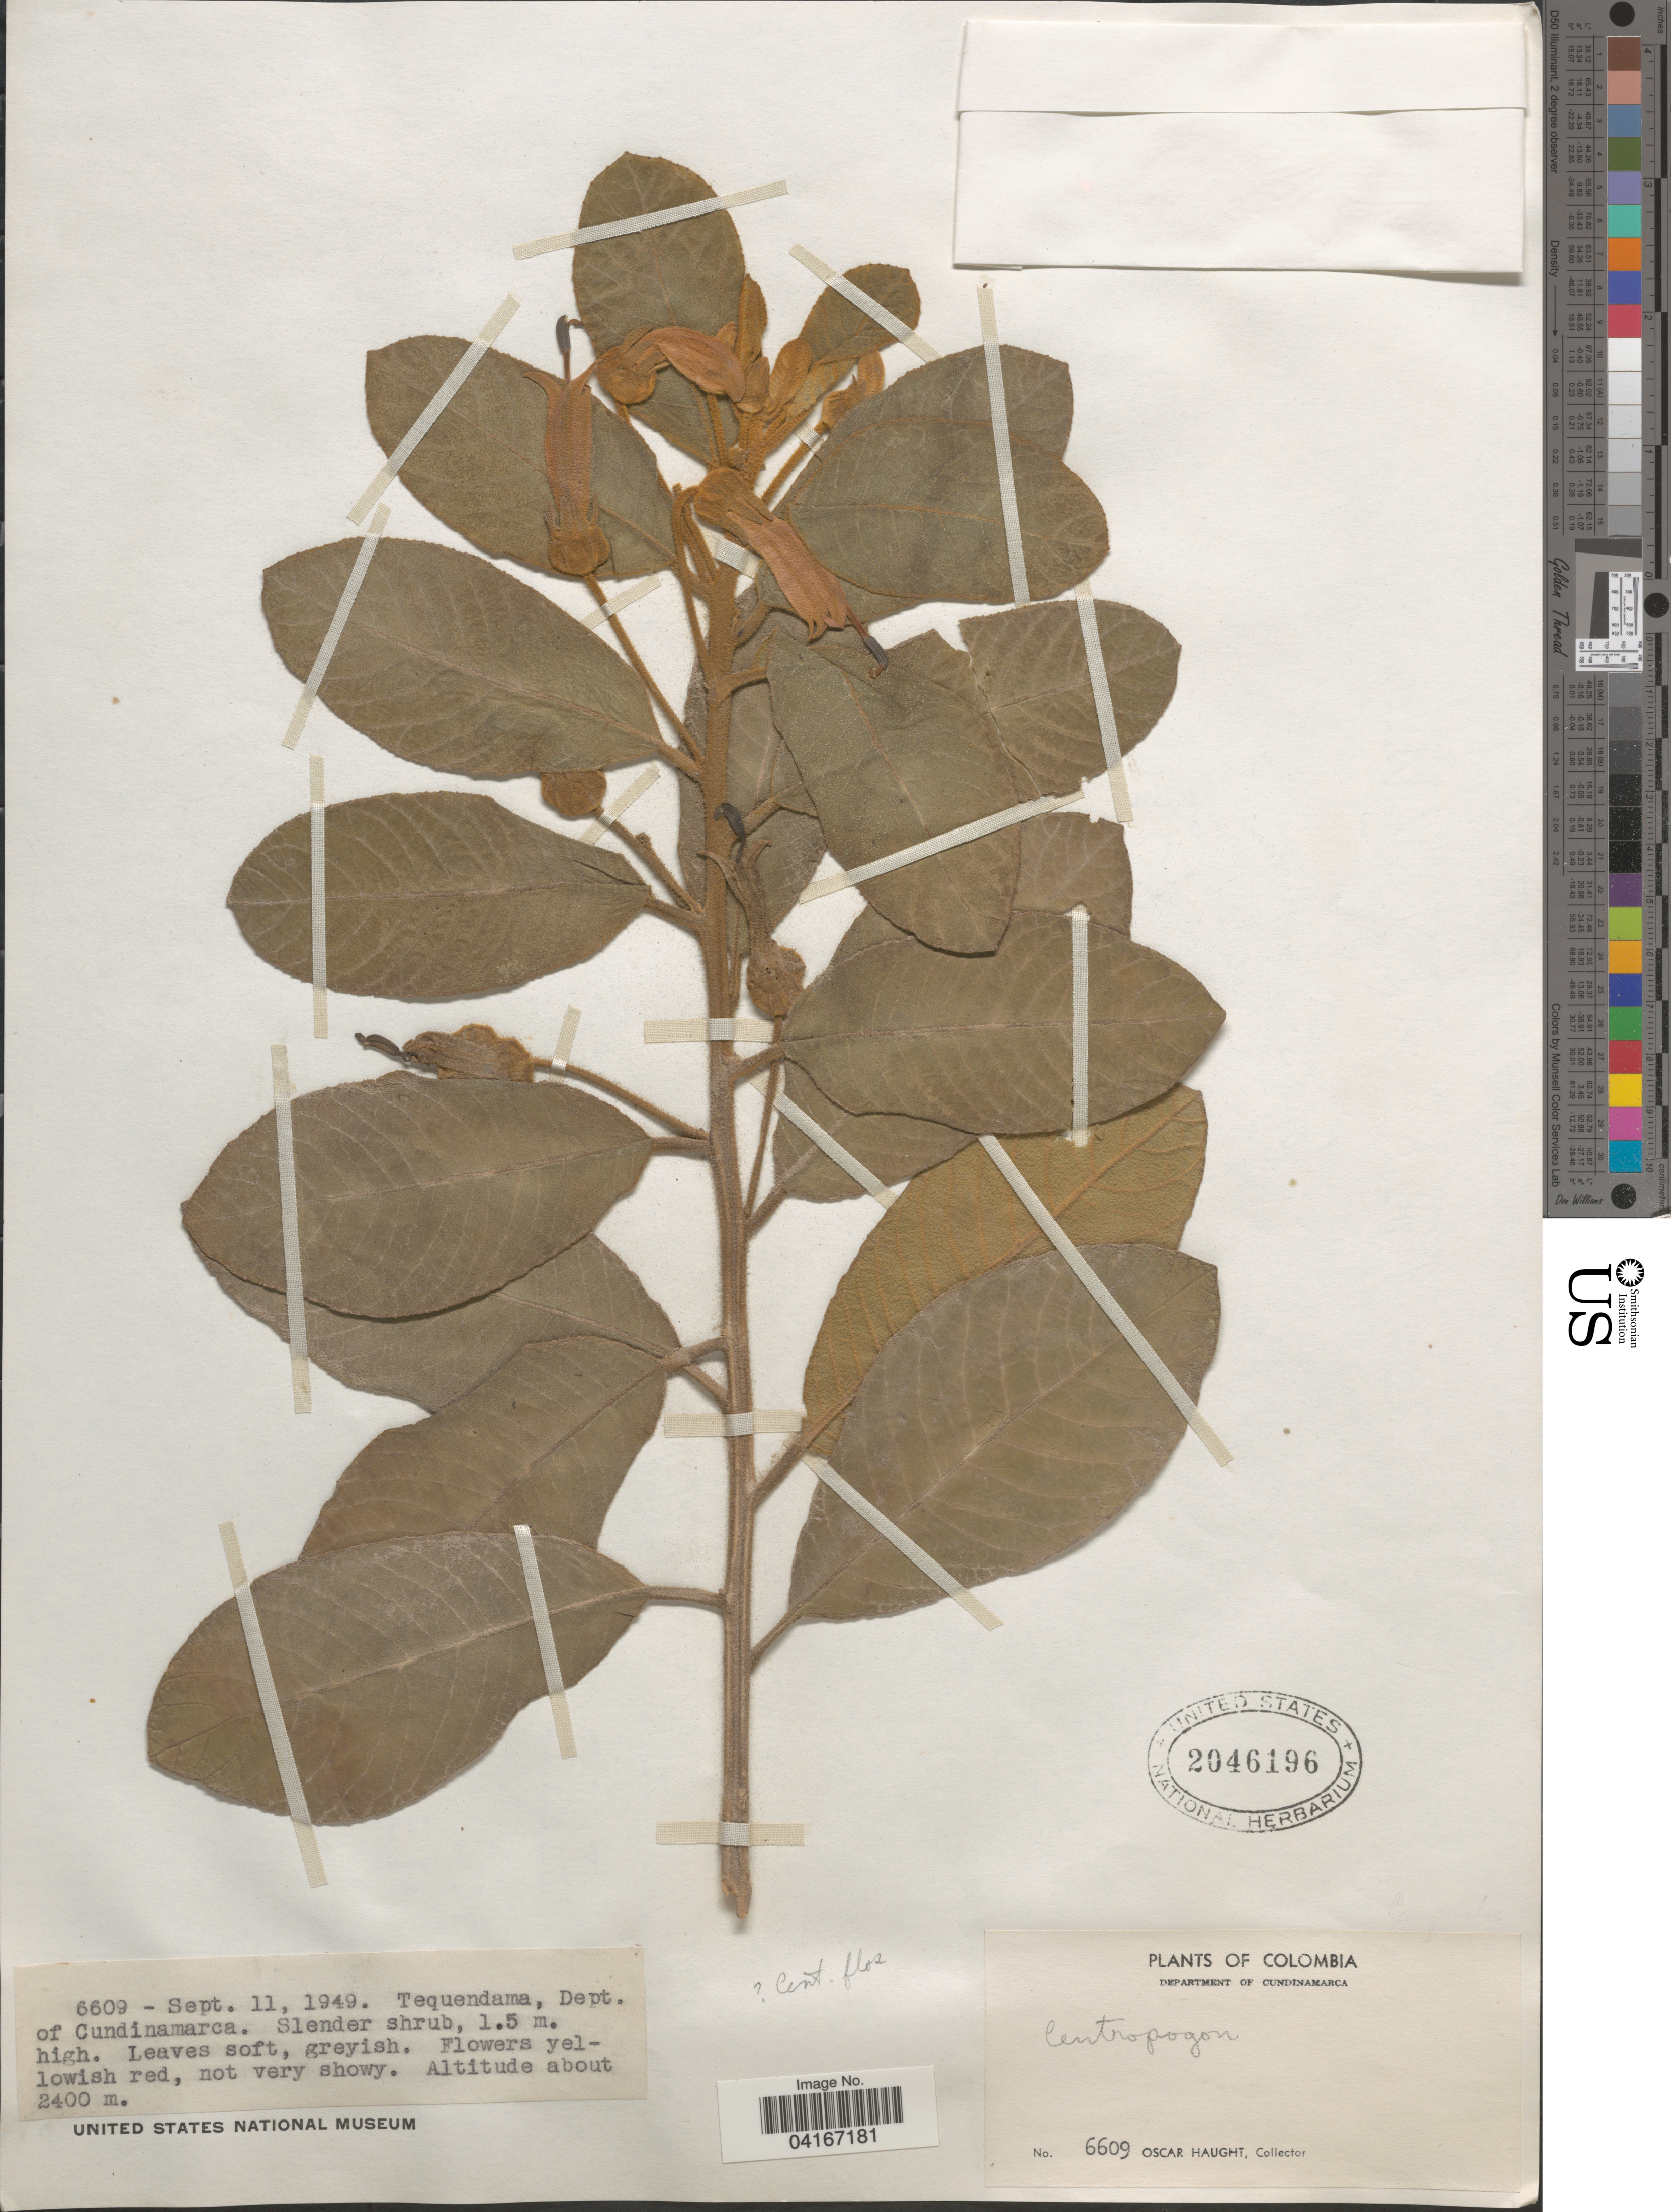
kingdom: Plantae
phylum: Tracheophyta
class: Magnoliopsida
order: Asterales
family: Campanulaceae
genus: Centropogon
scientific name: Centropogon sp.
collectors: O. L. Haught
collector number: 6609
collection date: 1949-09-11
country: Colombia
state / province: Cundinamarca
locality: Tequendama, Dept. of Cundinamarca.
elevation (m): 2400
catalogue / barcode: US 2046196